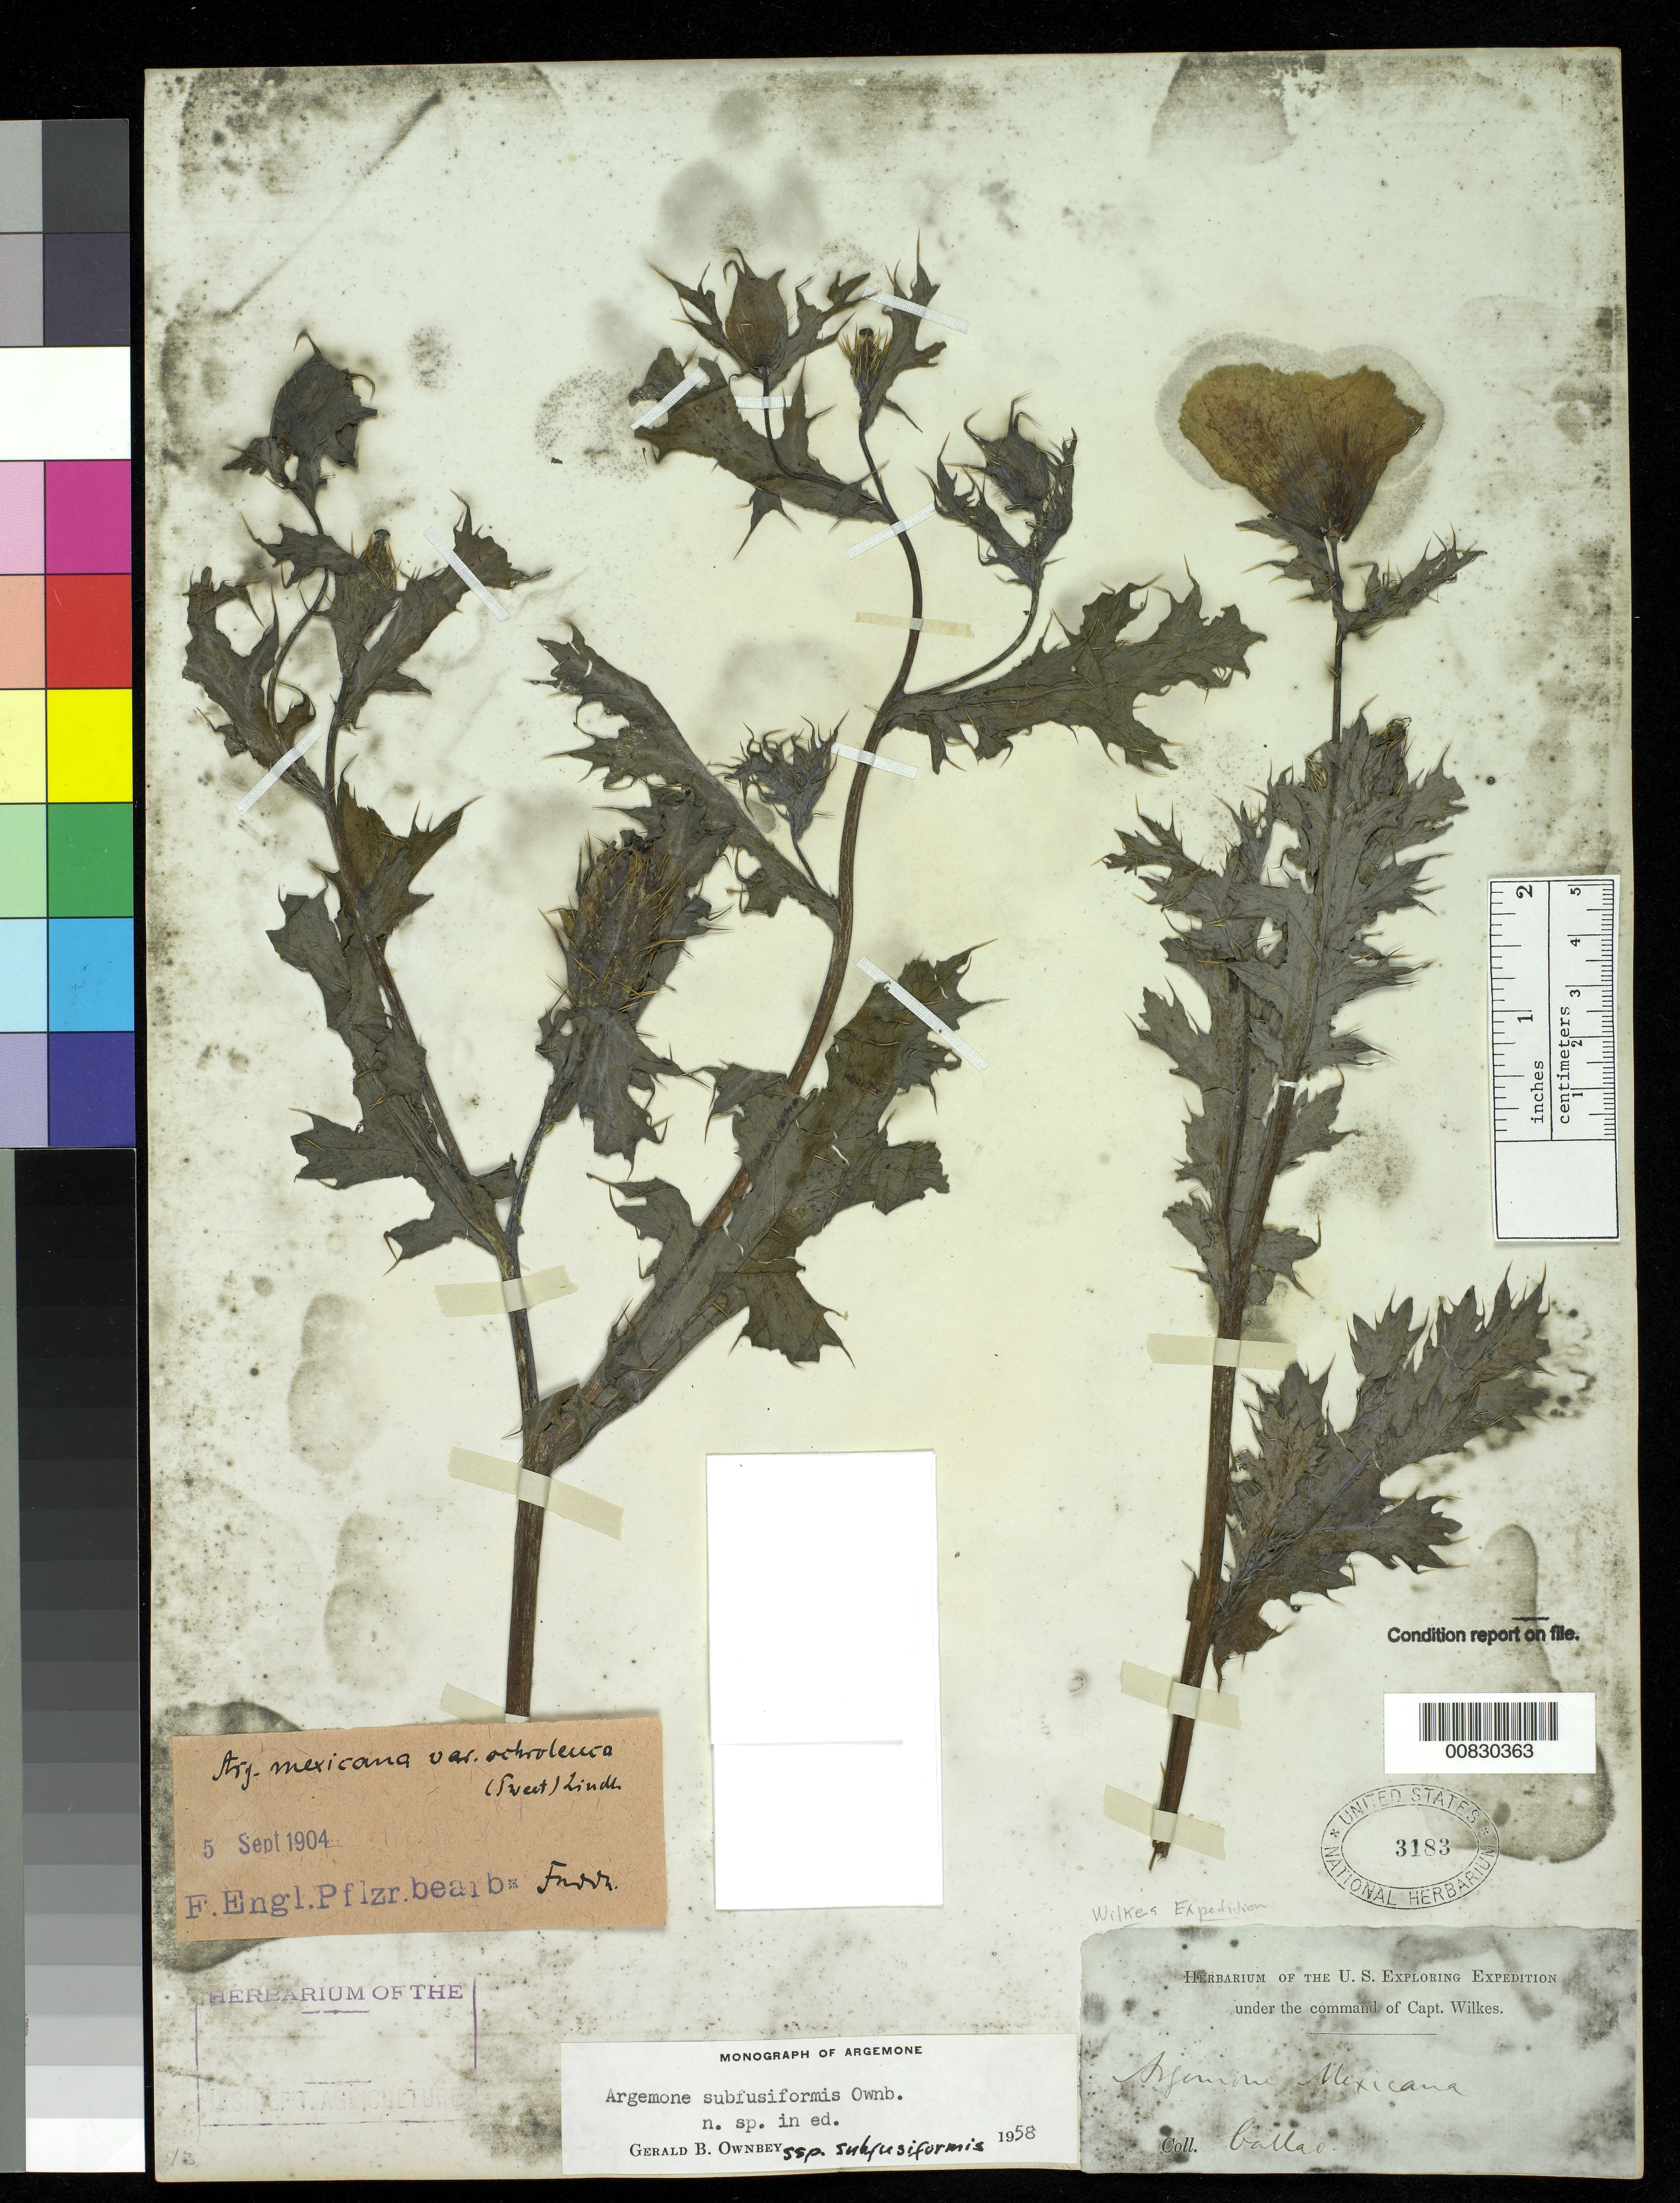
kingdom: Plantae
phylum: Tracheophyta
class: Magnoliopsida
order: Ranunculales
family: Papaveraceae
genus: Argemone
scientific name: Argemone subfusiformis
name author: G.B. Ownbey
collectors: Wilkes Explor. Exped.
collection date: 1838/1842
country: Peru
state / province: Callao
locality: Callao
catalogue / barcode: US 3183